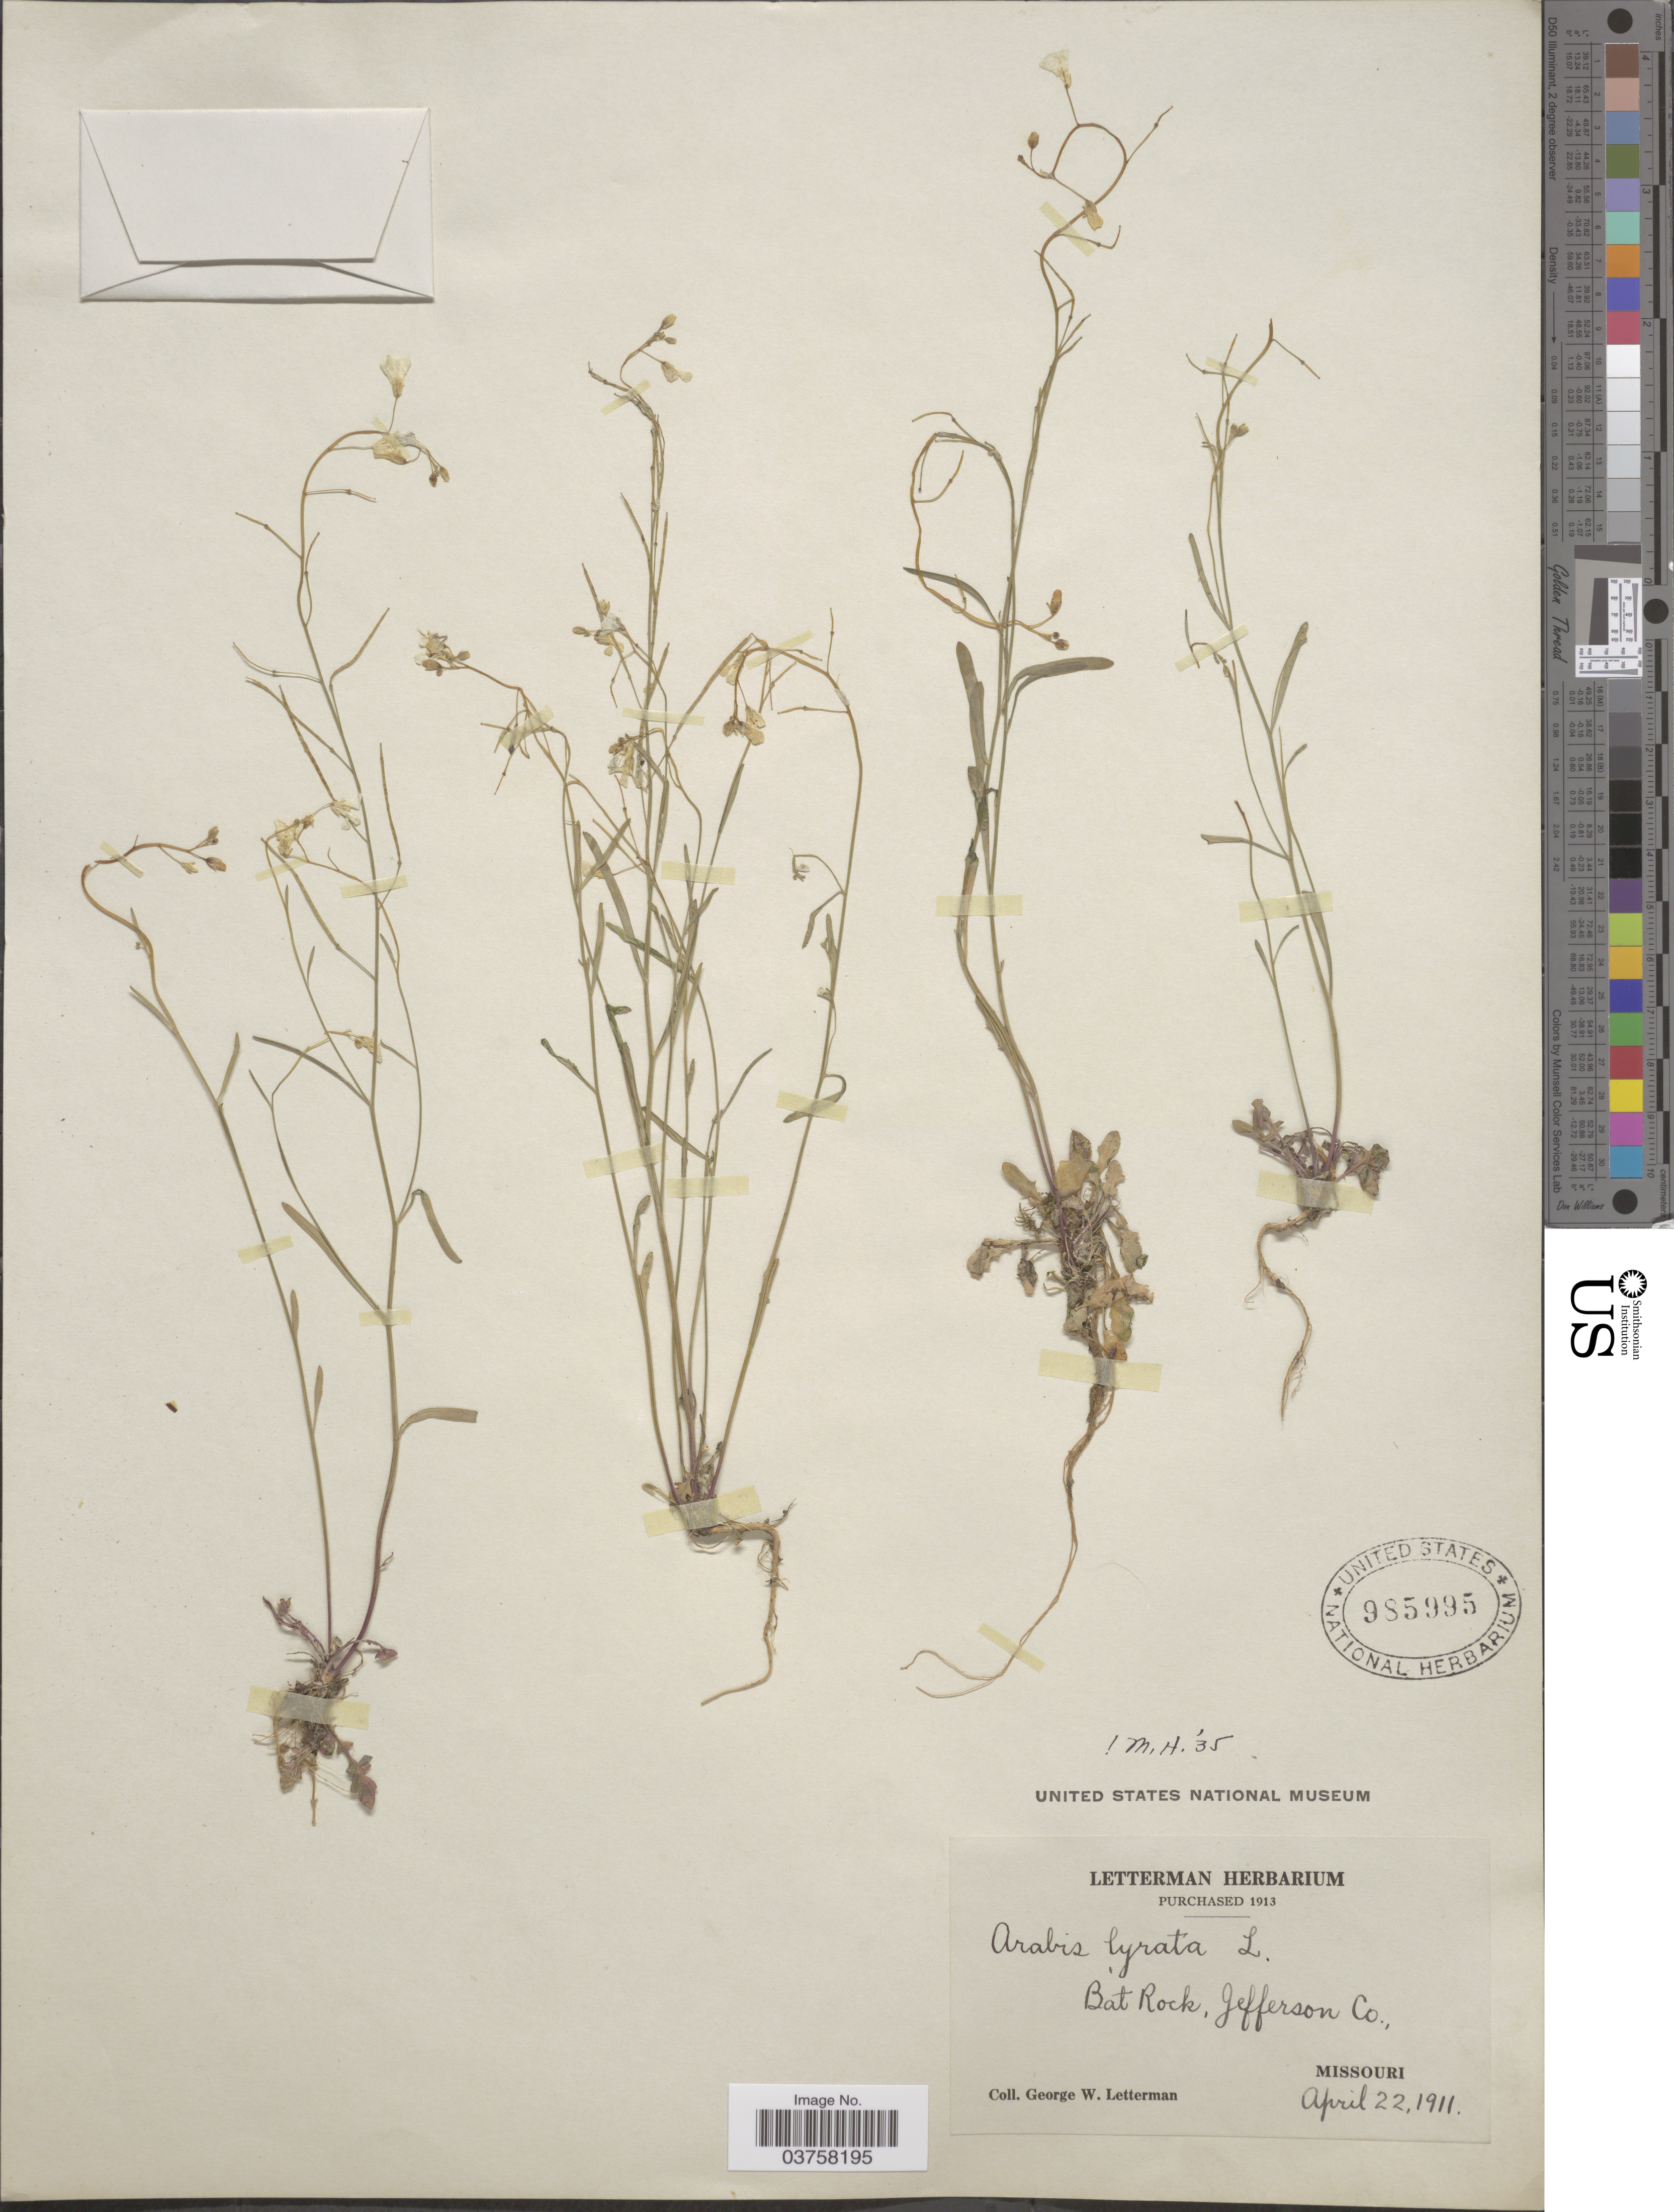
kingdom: Plantae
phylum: Tracheophyta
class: Magnoliopsida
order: Brassicales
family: Brassicaceae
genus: Arabis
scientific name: Arabis lyrata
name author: L.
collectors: G. W. Letterman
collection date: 1911-04-22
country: United States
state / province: Missouri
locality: Bat Rock, Jefferson Co.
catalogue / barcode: US 985995